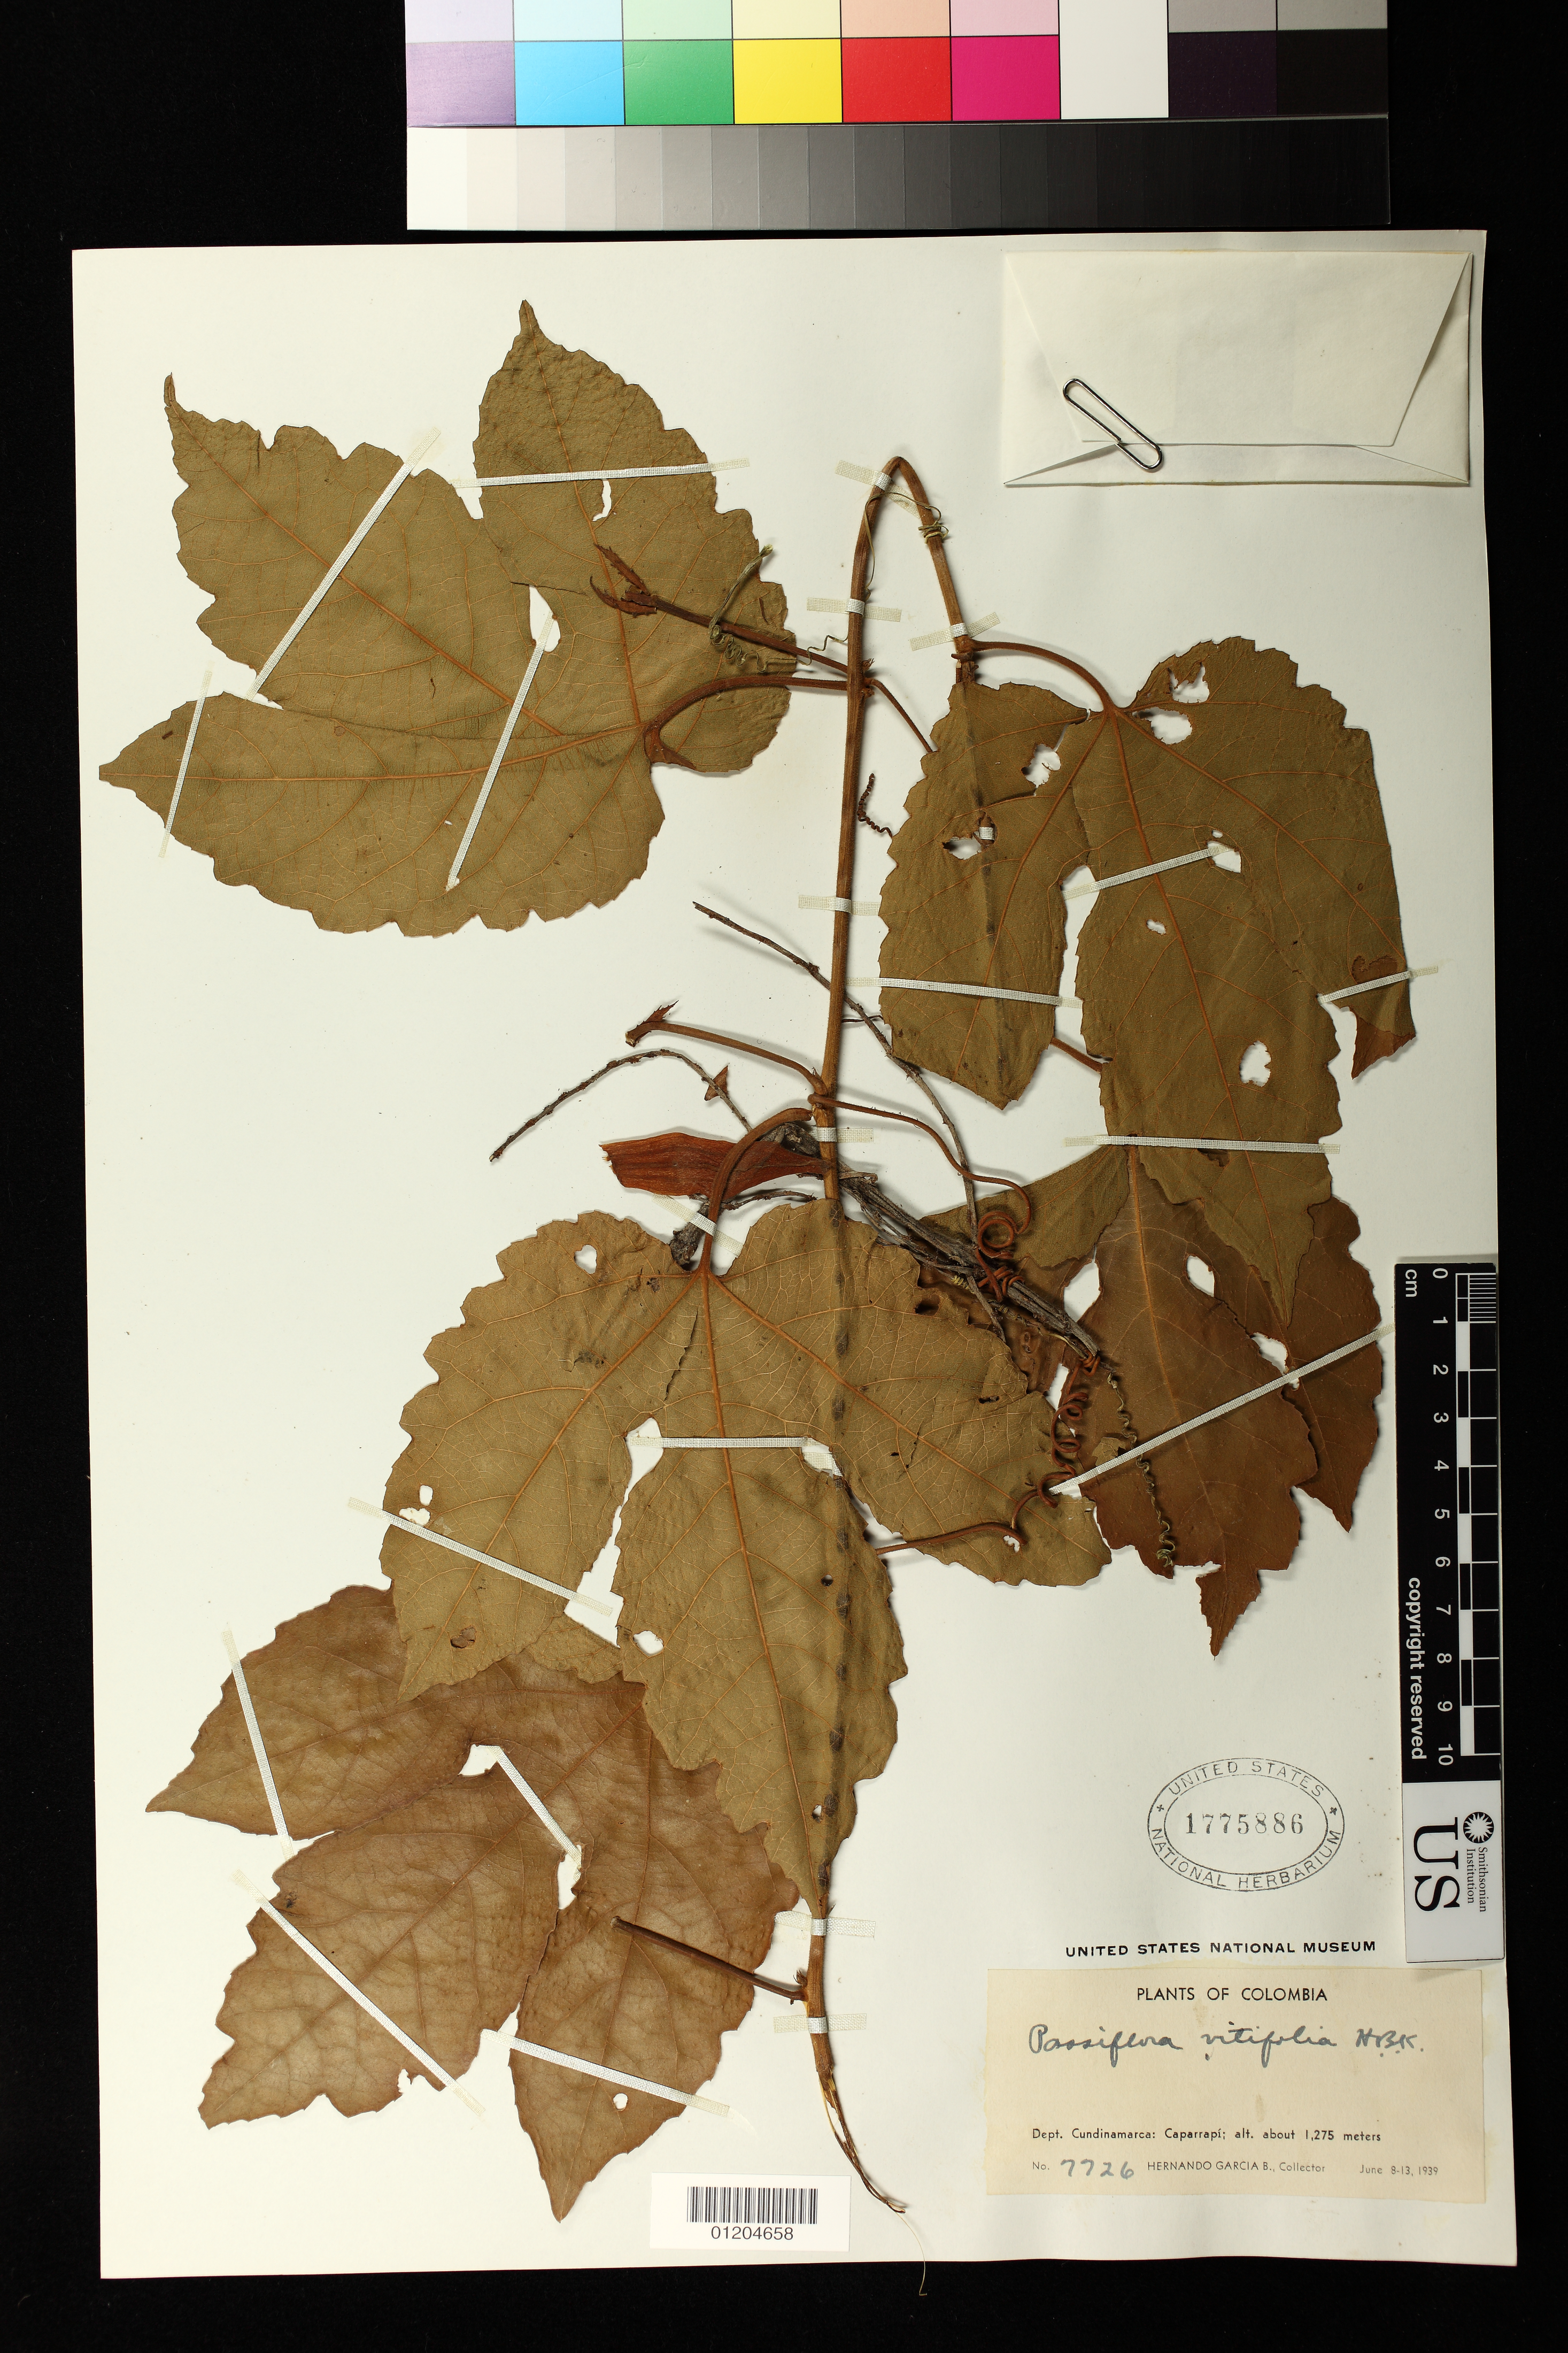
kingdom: Plantae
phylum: Tracheophyta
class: Magnoliopsida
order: Malpighiales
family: Passifloraceae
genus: Passiflora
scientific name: Passiflora vitifolia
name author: Kunth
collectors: H. García Barriga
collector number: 7726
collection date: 1939-06-08/1939-06-13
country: Colombia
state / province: Cundinamarca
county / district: Caparrapi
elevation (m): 1275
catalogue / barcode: US 1775886